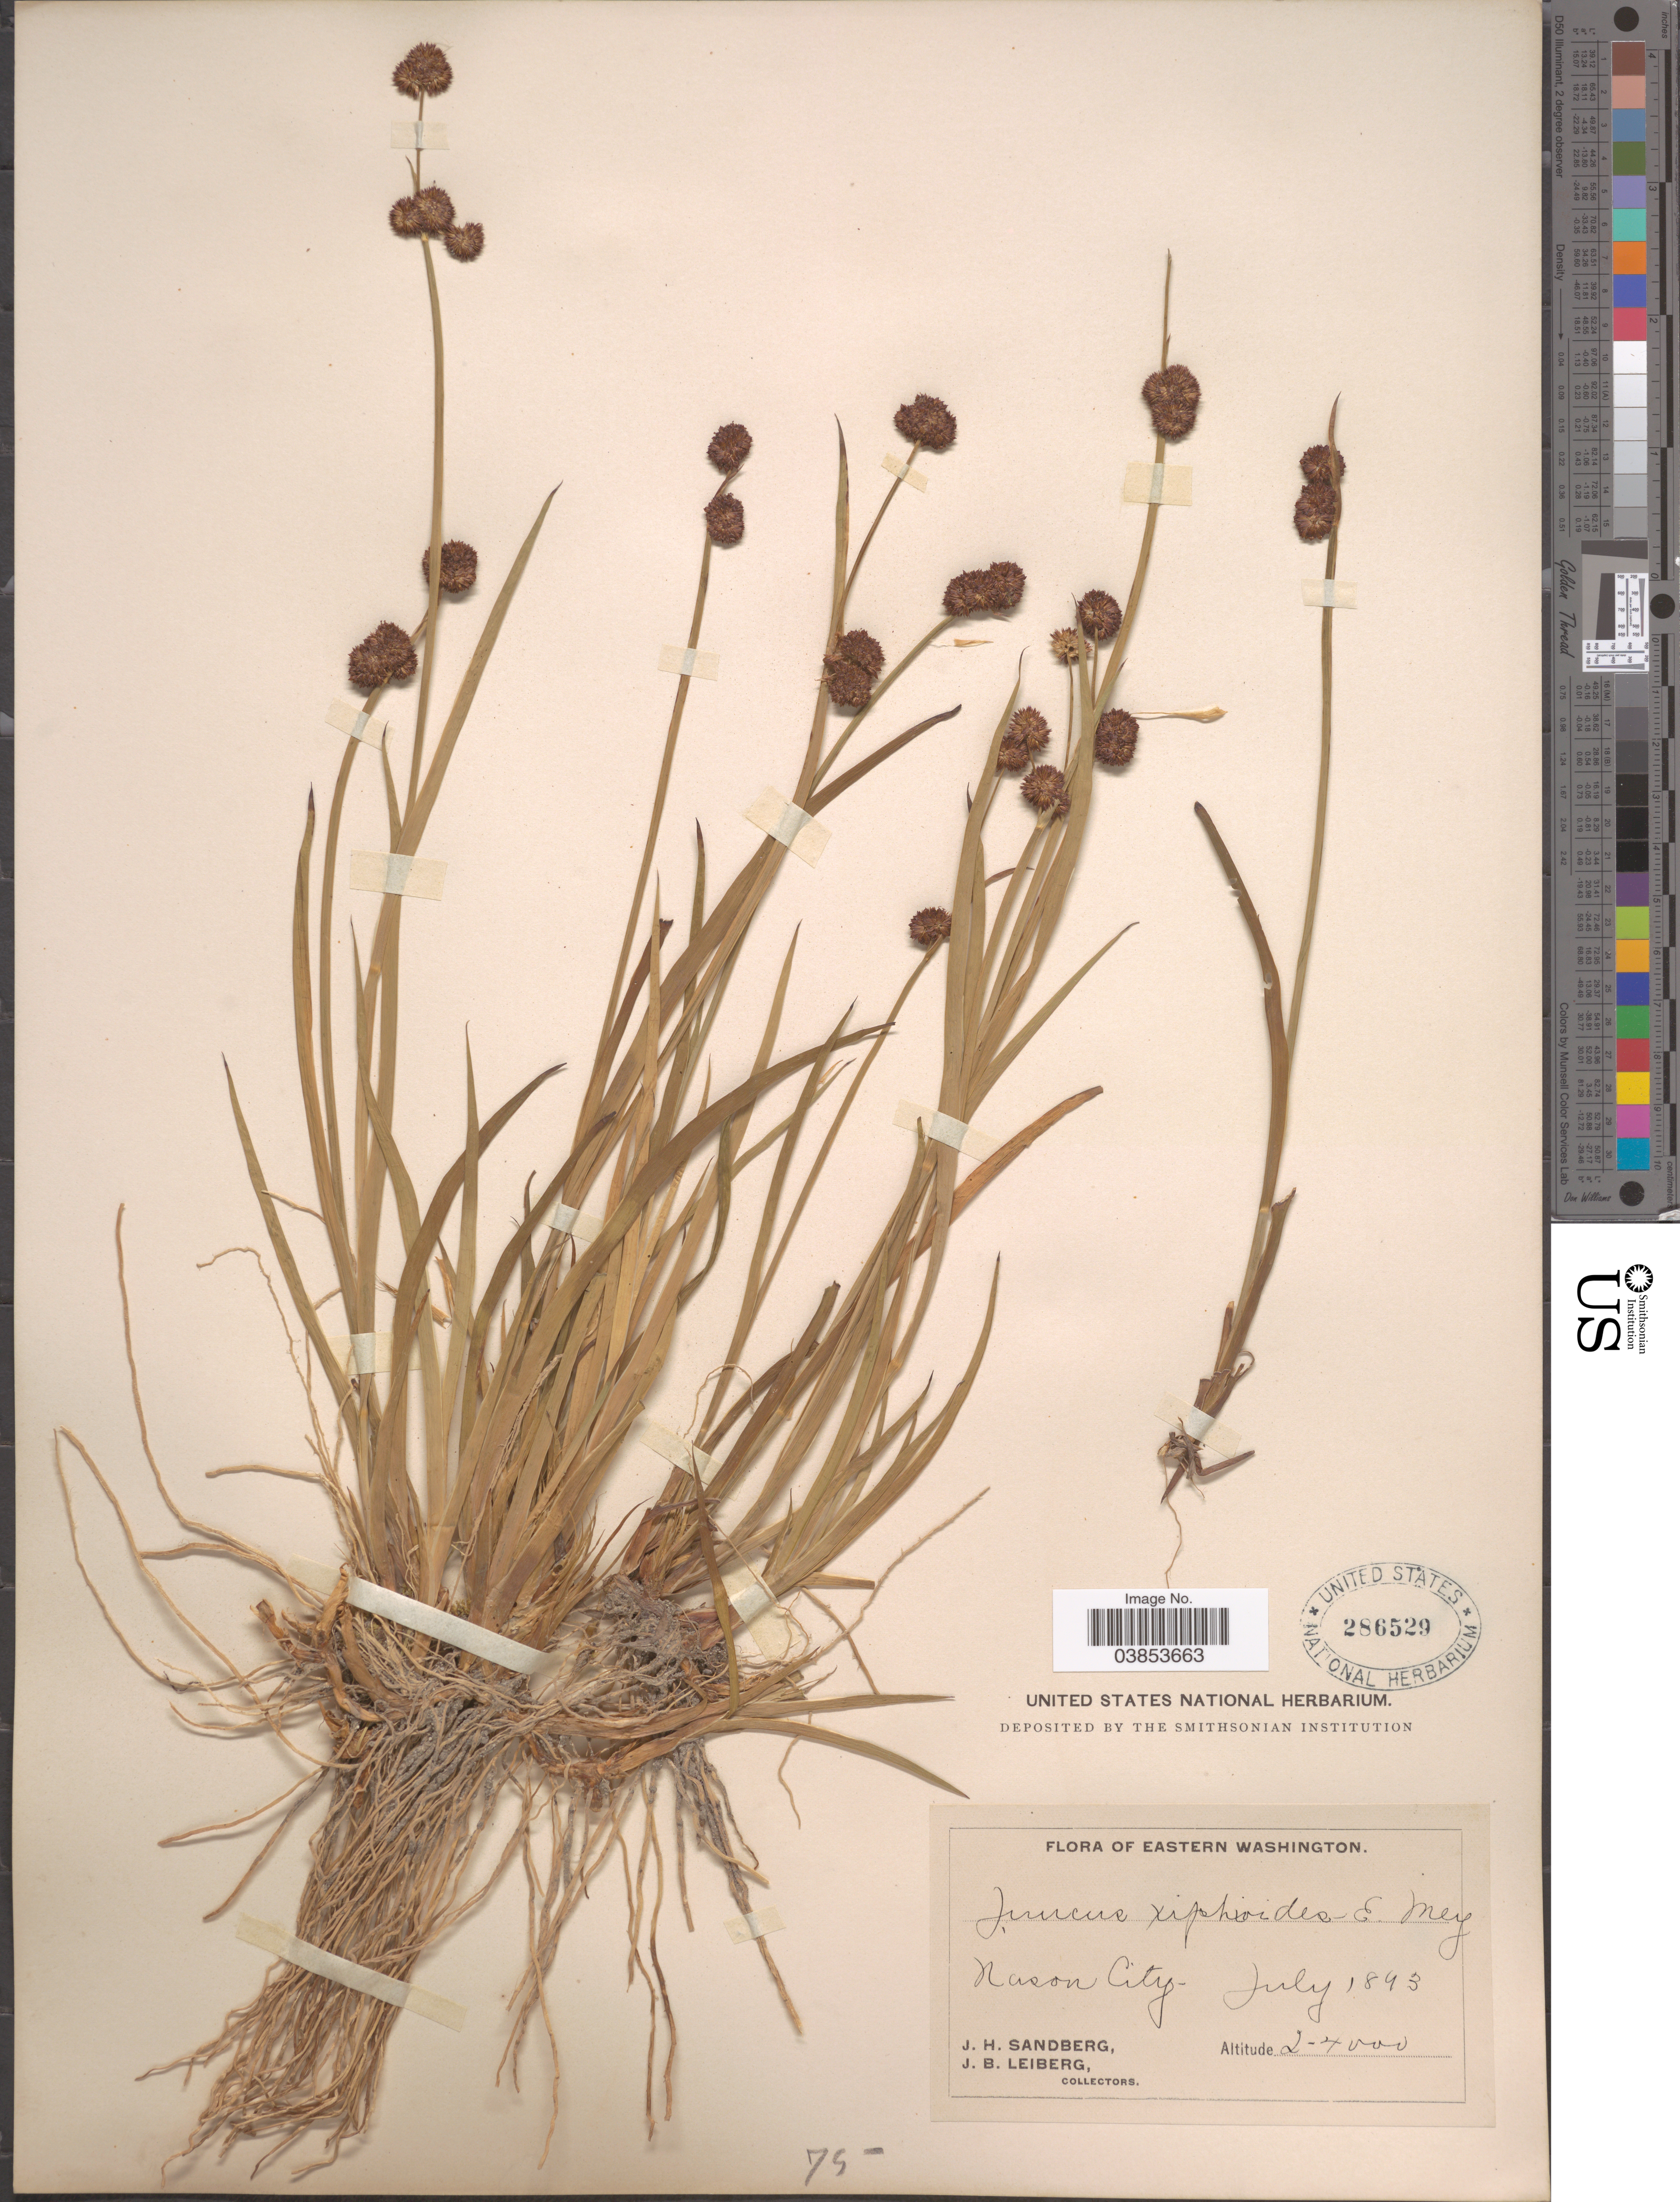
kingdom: Plantae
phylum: Tracheophyta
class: Liliopsida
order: Poales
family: Juncaceae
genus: Juncus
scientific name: Juncus ensifolius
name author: Wikstr.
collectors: J. H. Sandberg & J. B. Leiberg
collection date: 1893-07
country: United States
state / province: Washington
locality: Eastern Washington. Nason City.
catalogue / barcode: US 286529